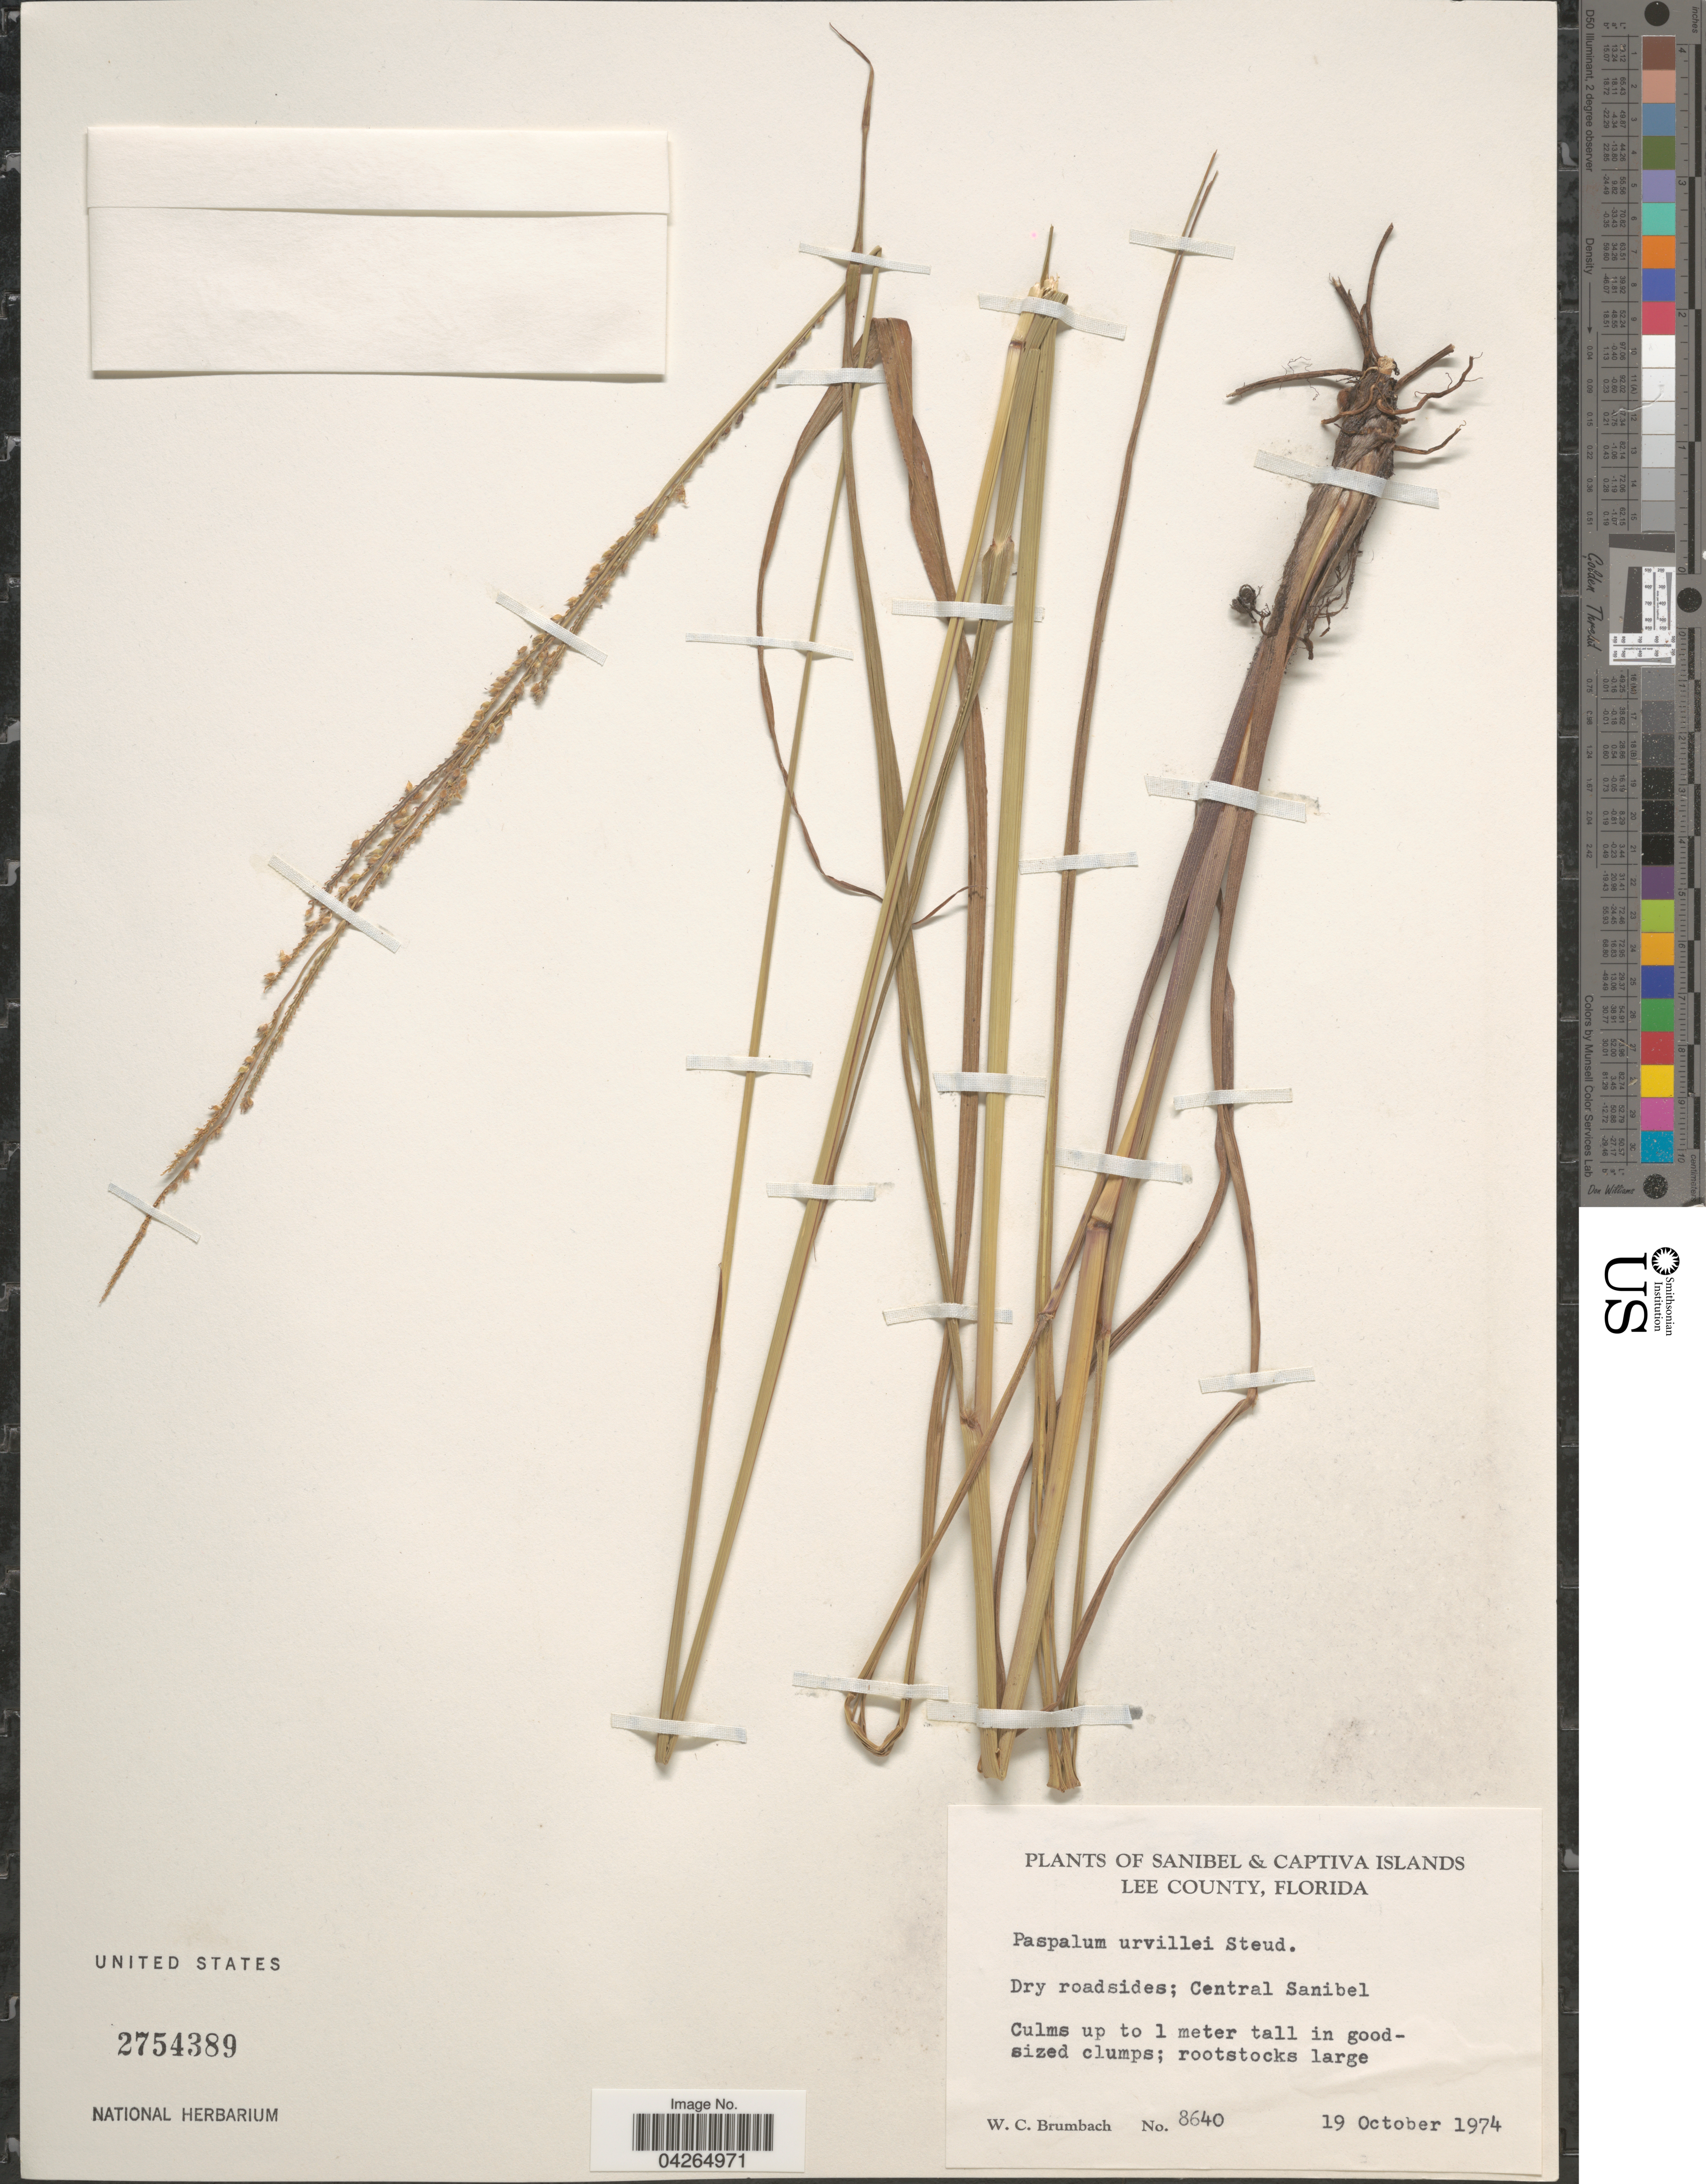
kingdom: Plantae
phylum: Tracheophyta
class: Liliopsida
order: Poales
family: Poaceae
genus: Paspalum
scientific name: Paspalum urvillei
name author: Steud.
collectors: W. C. Brumbach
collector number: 8640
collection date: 1974-10-19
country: United States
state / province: Florida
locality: Sanibel & Captiva Islands. Lee County. Dry roadside; Central Sanibel.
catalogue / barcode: US 2754389